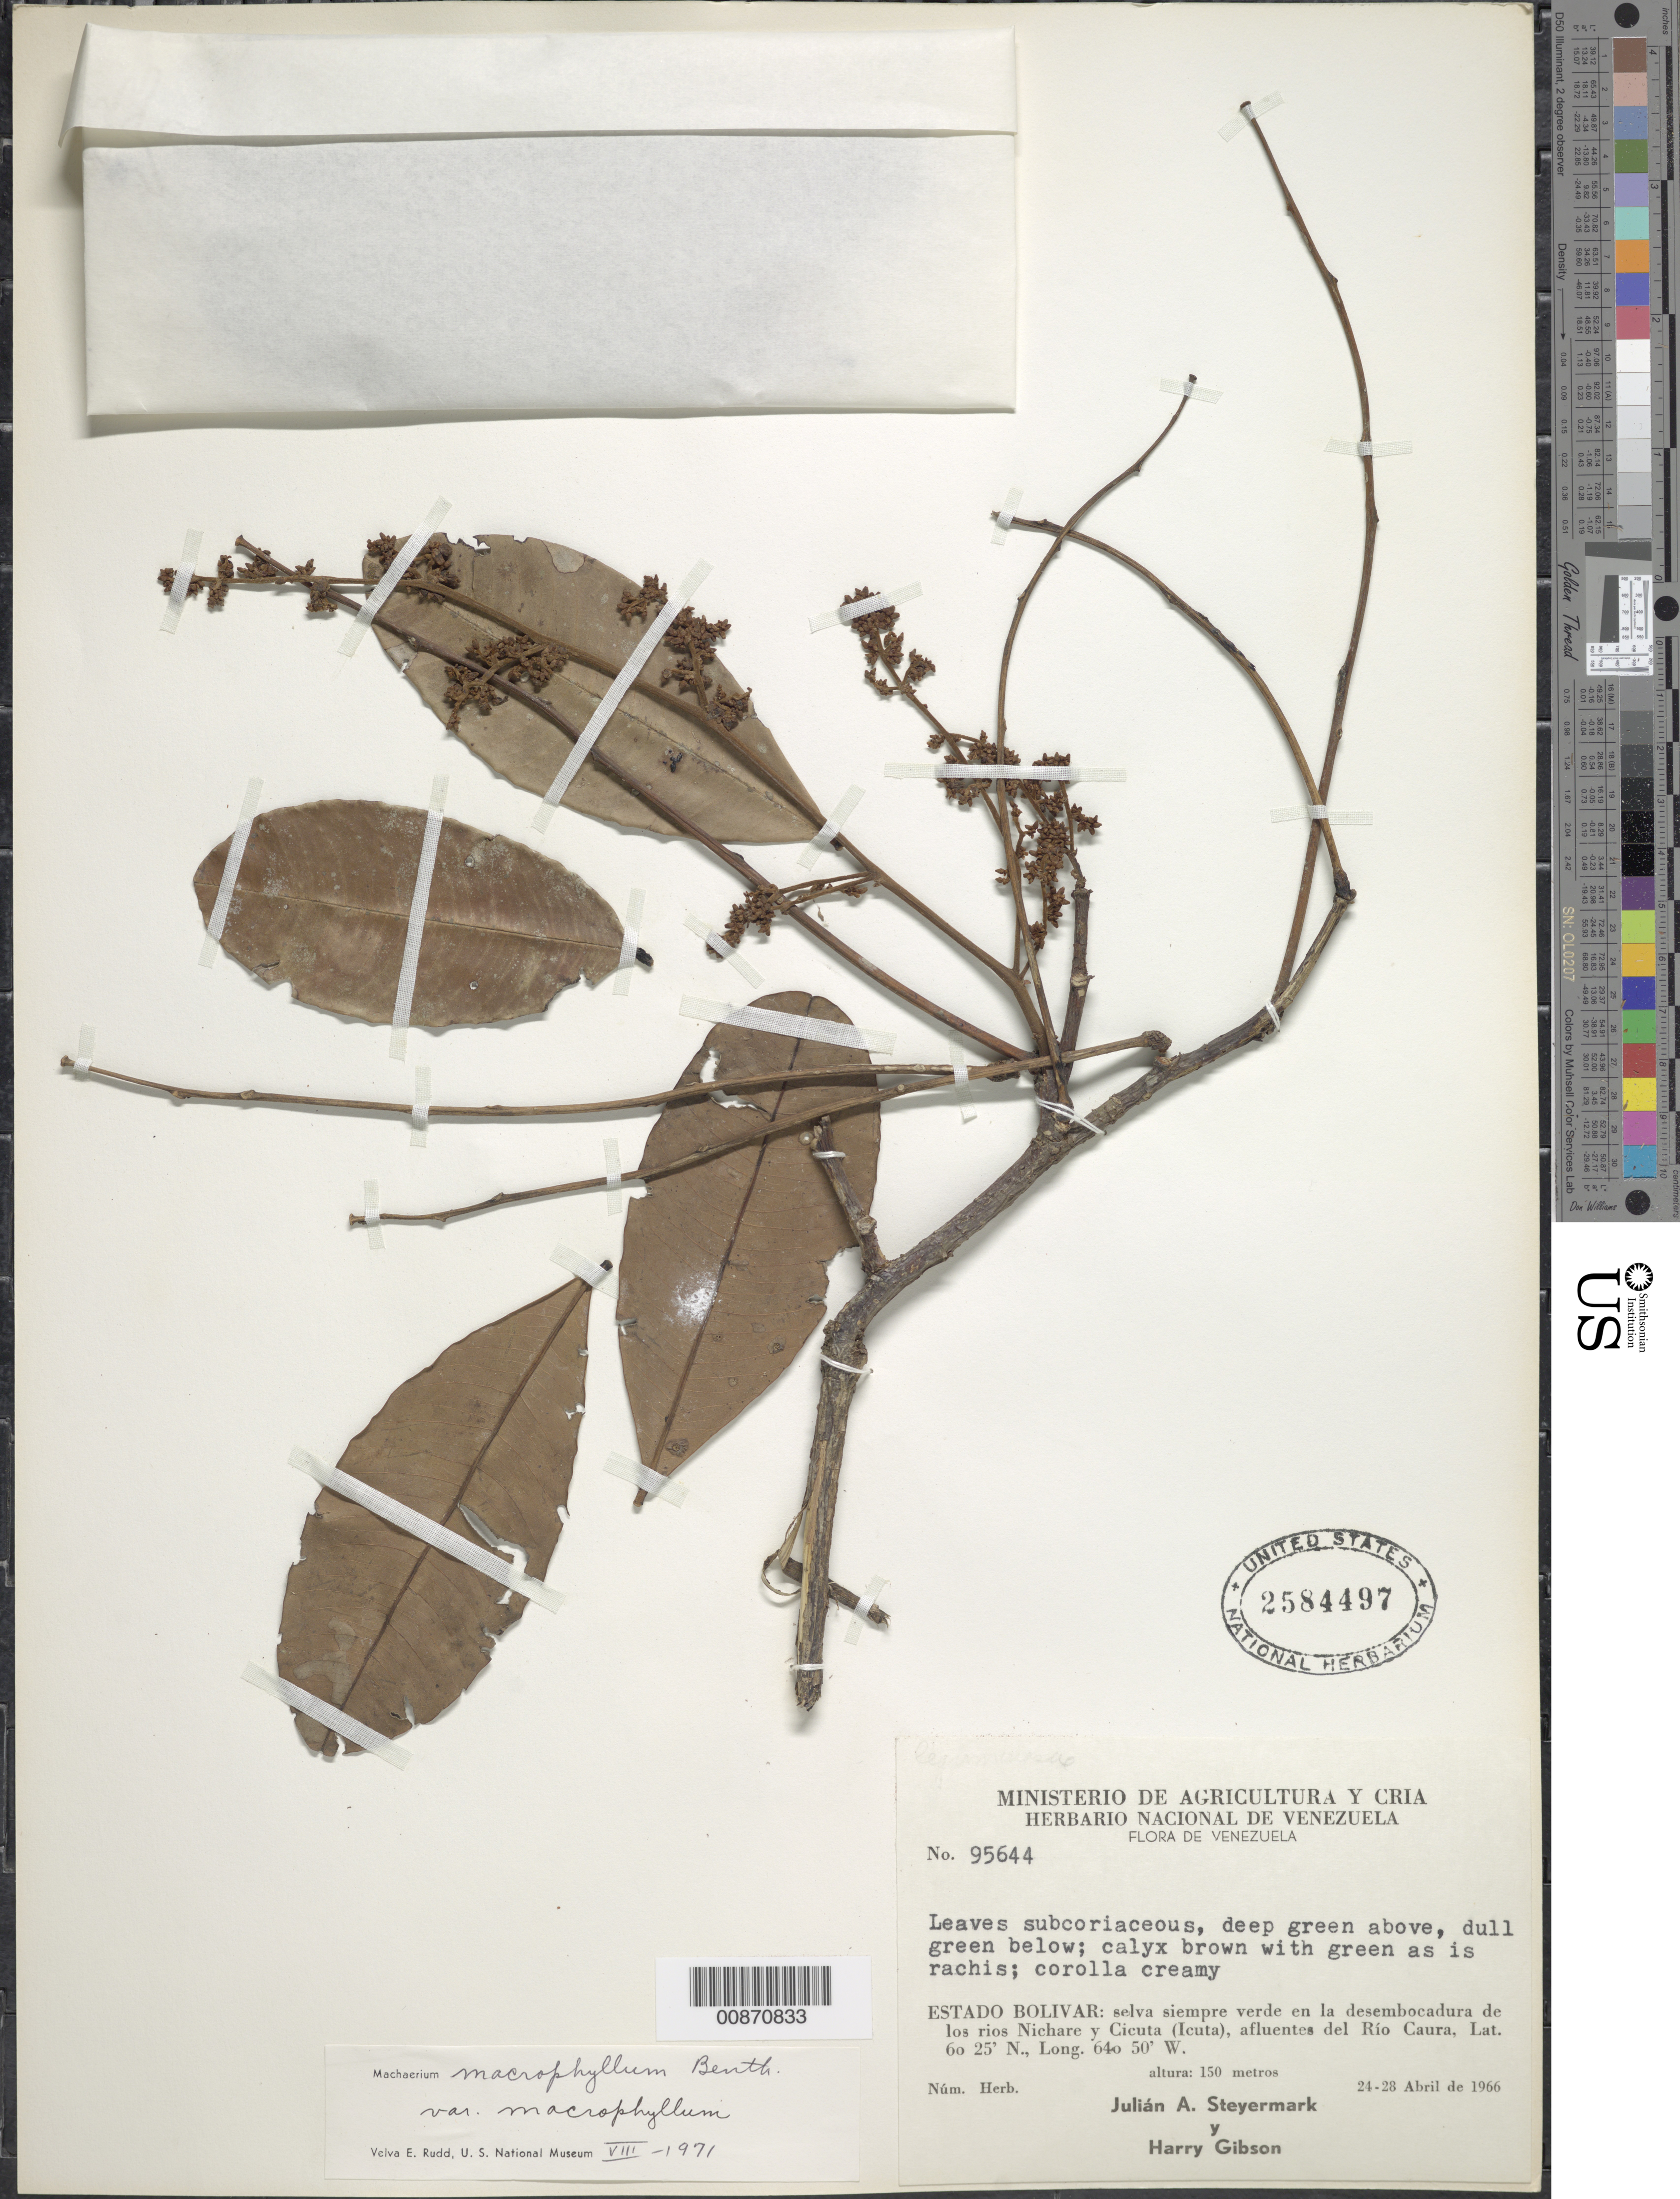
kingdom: Plantae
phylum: Tracheophyta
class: Magnoliopsida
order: Fabales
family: Fabaceae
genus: Machaerium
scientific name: Machaerium macrophyllum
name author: Benth.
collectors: J. Steyermark & H. Gibson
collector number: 95644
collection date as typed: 24-Apr-66 to 28-Apr-66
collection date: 1966-04-24/1966-04-28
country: Venezuela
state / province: Bolívar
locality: Río Nichare y Río Cicuta (Icuta) (afl del Río Caura), desembocadura de los ríos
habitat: Selva siempre verde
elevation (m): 150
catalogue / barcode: US 2584497